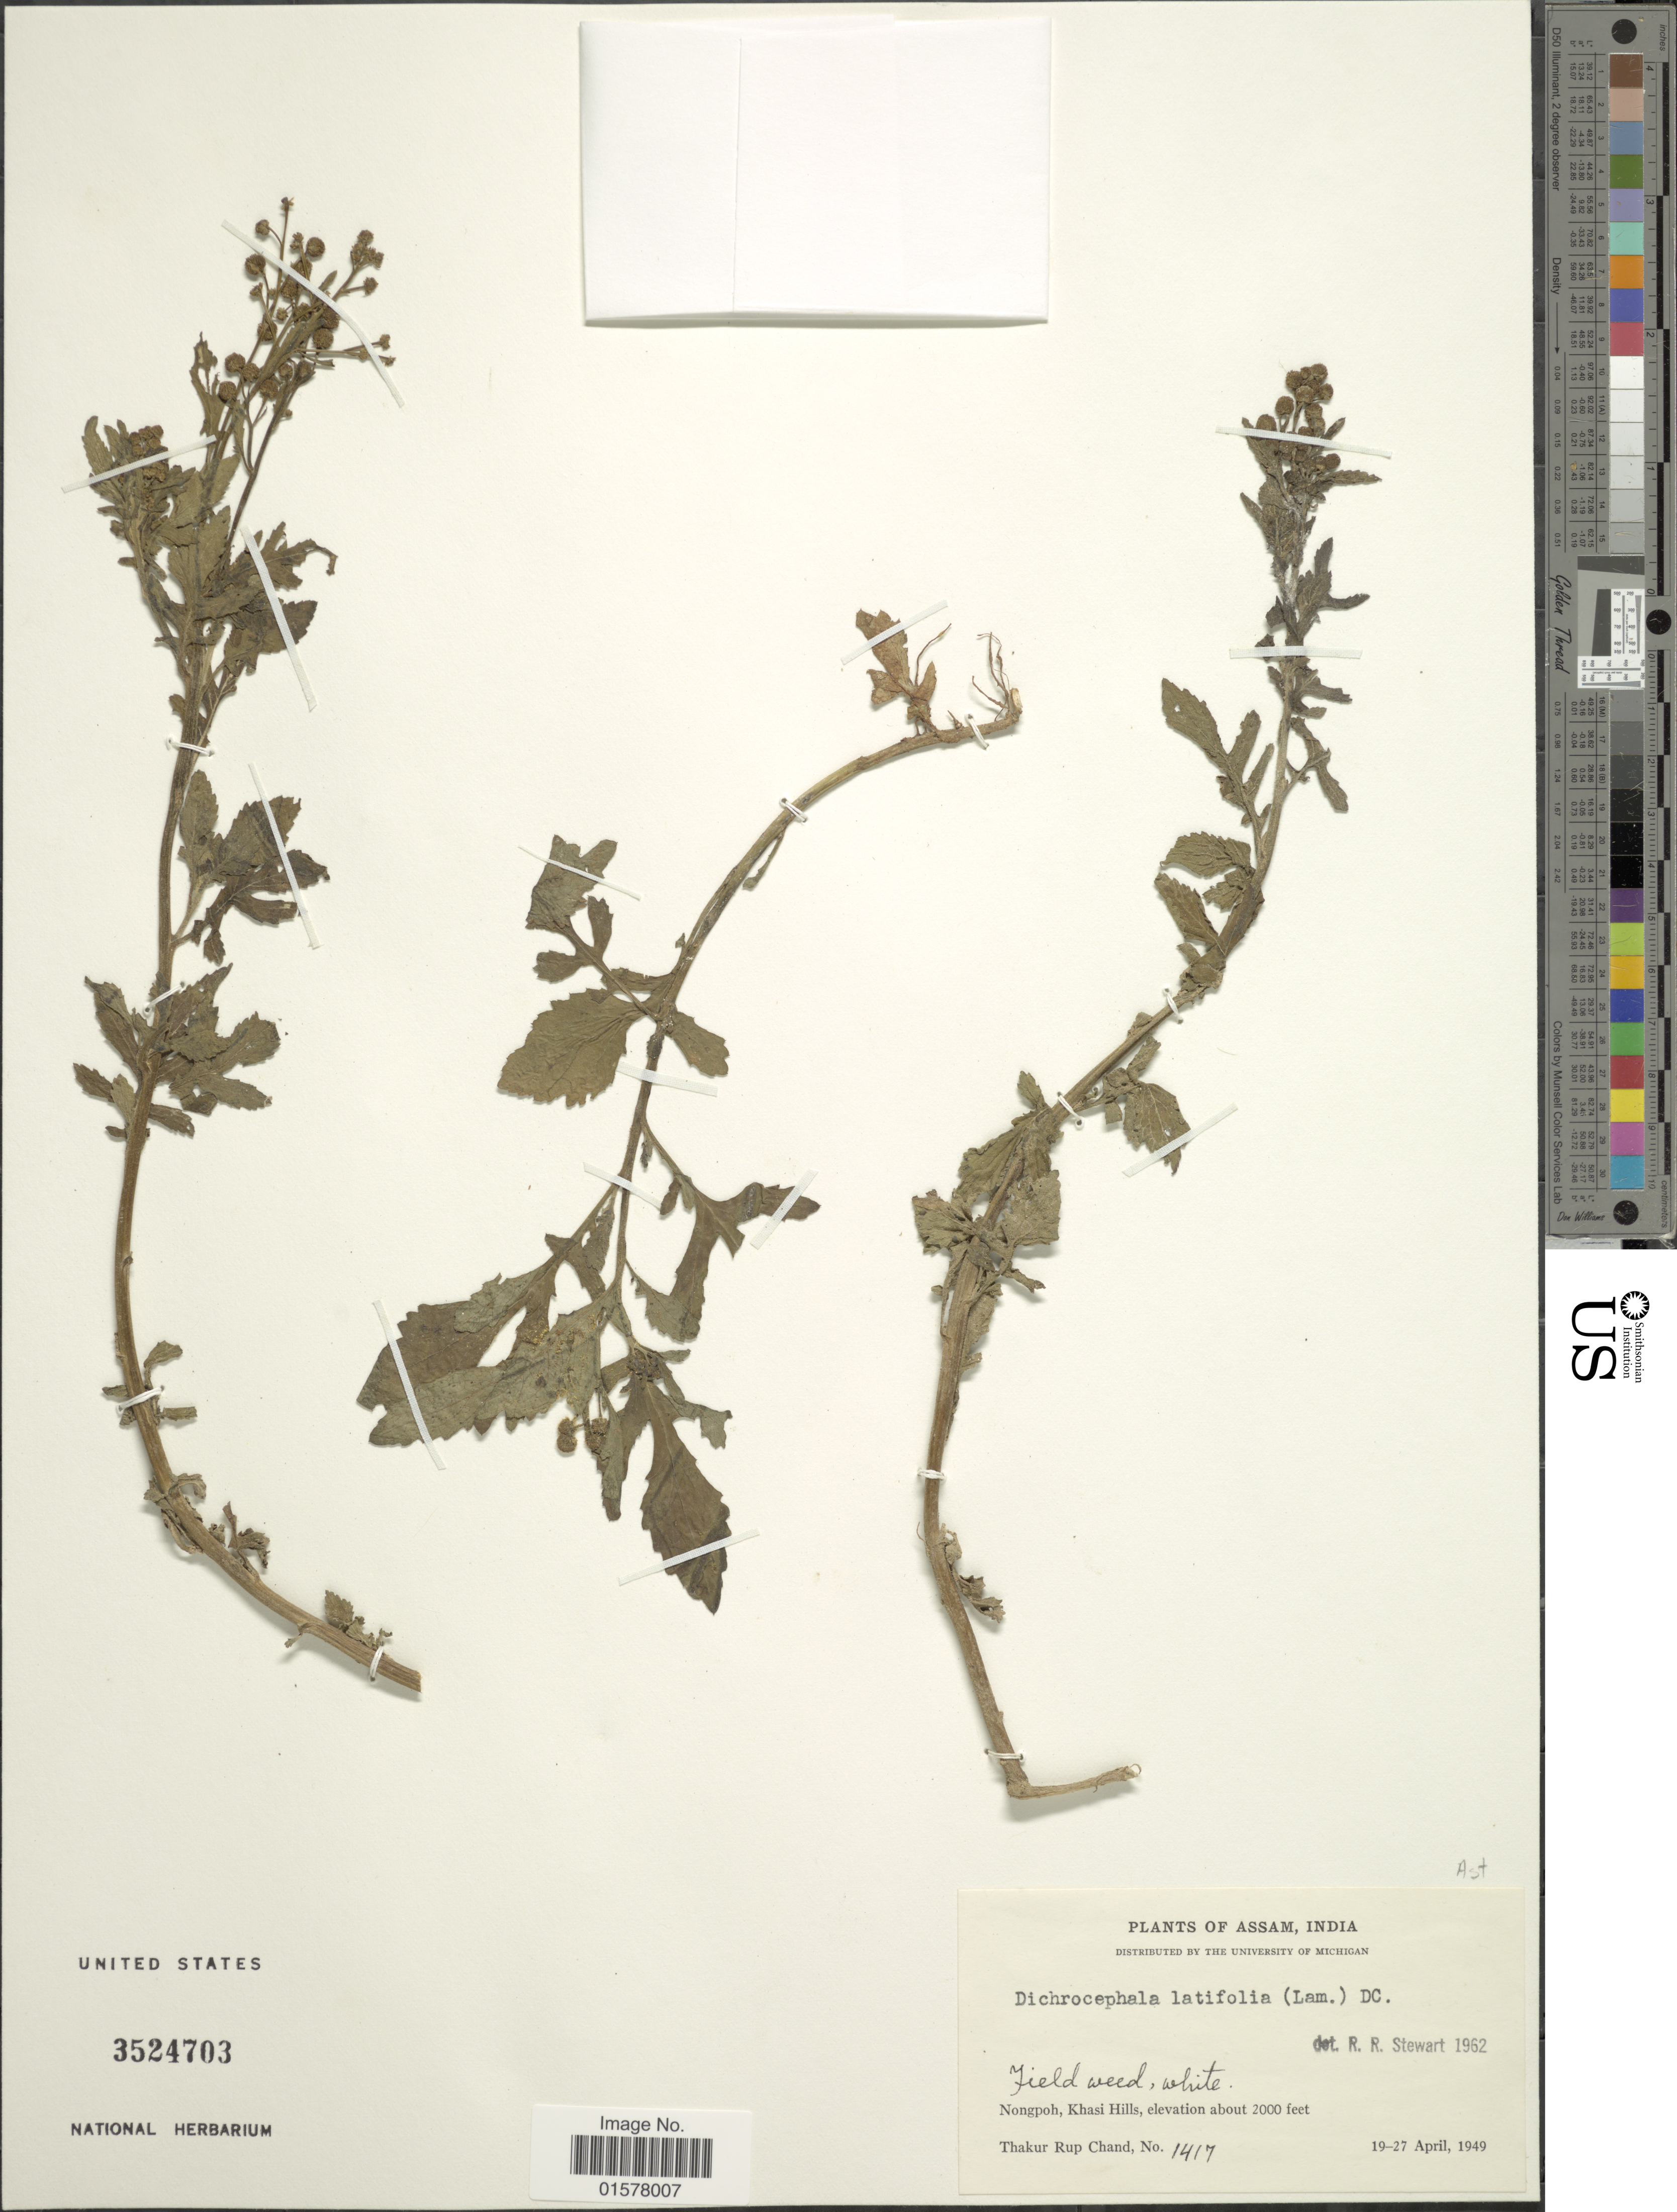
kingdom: Plantae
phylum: Tracheophyta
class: Magnoliopsida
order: Asterales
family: Asteraceae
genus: Dichrocephala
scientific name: Dichrocephala latifolia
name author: (Lam.) DC.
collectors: T. R. Chand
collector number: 1417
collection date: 1949-04-19/1949-04-27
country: India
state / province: Meghalaya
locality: Nongpoh, Khasi Hills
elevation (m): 610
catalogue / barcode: US 3524703